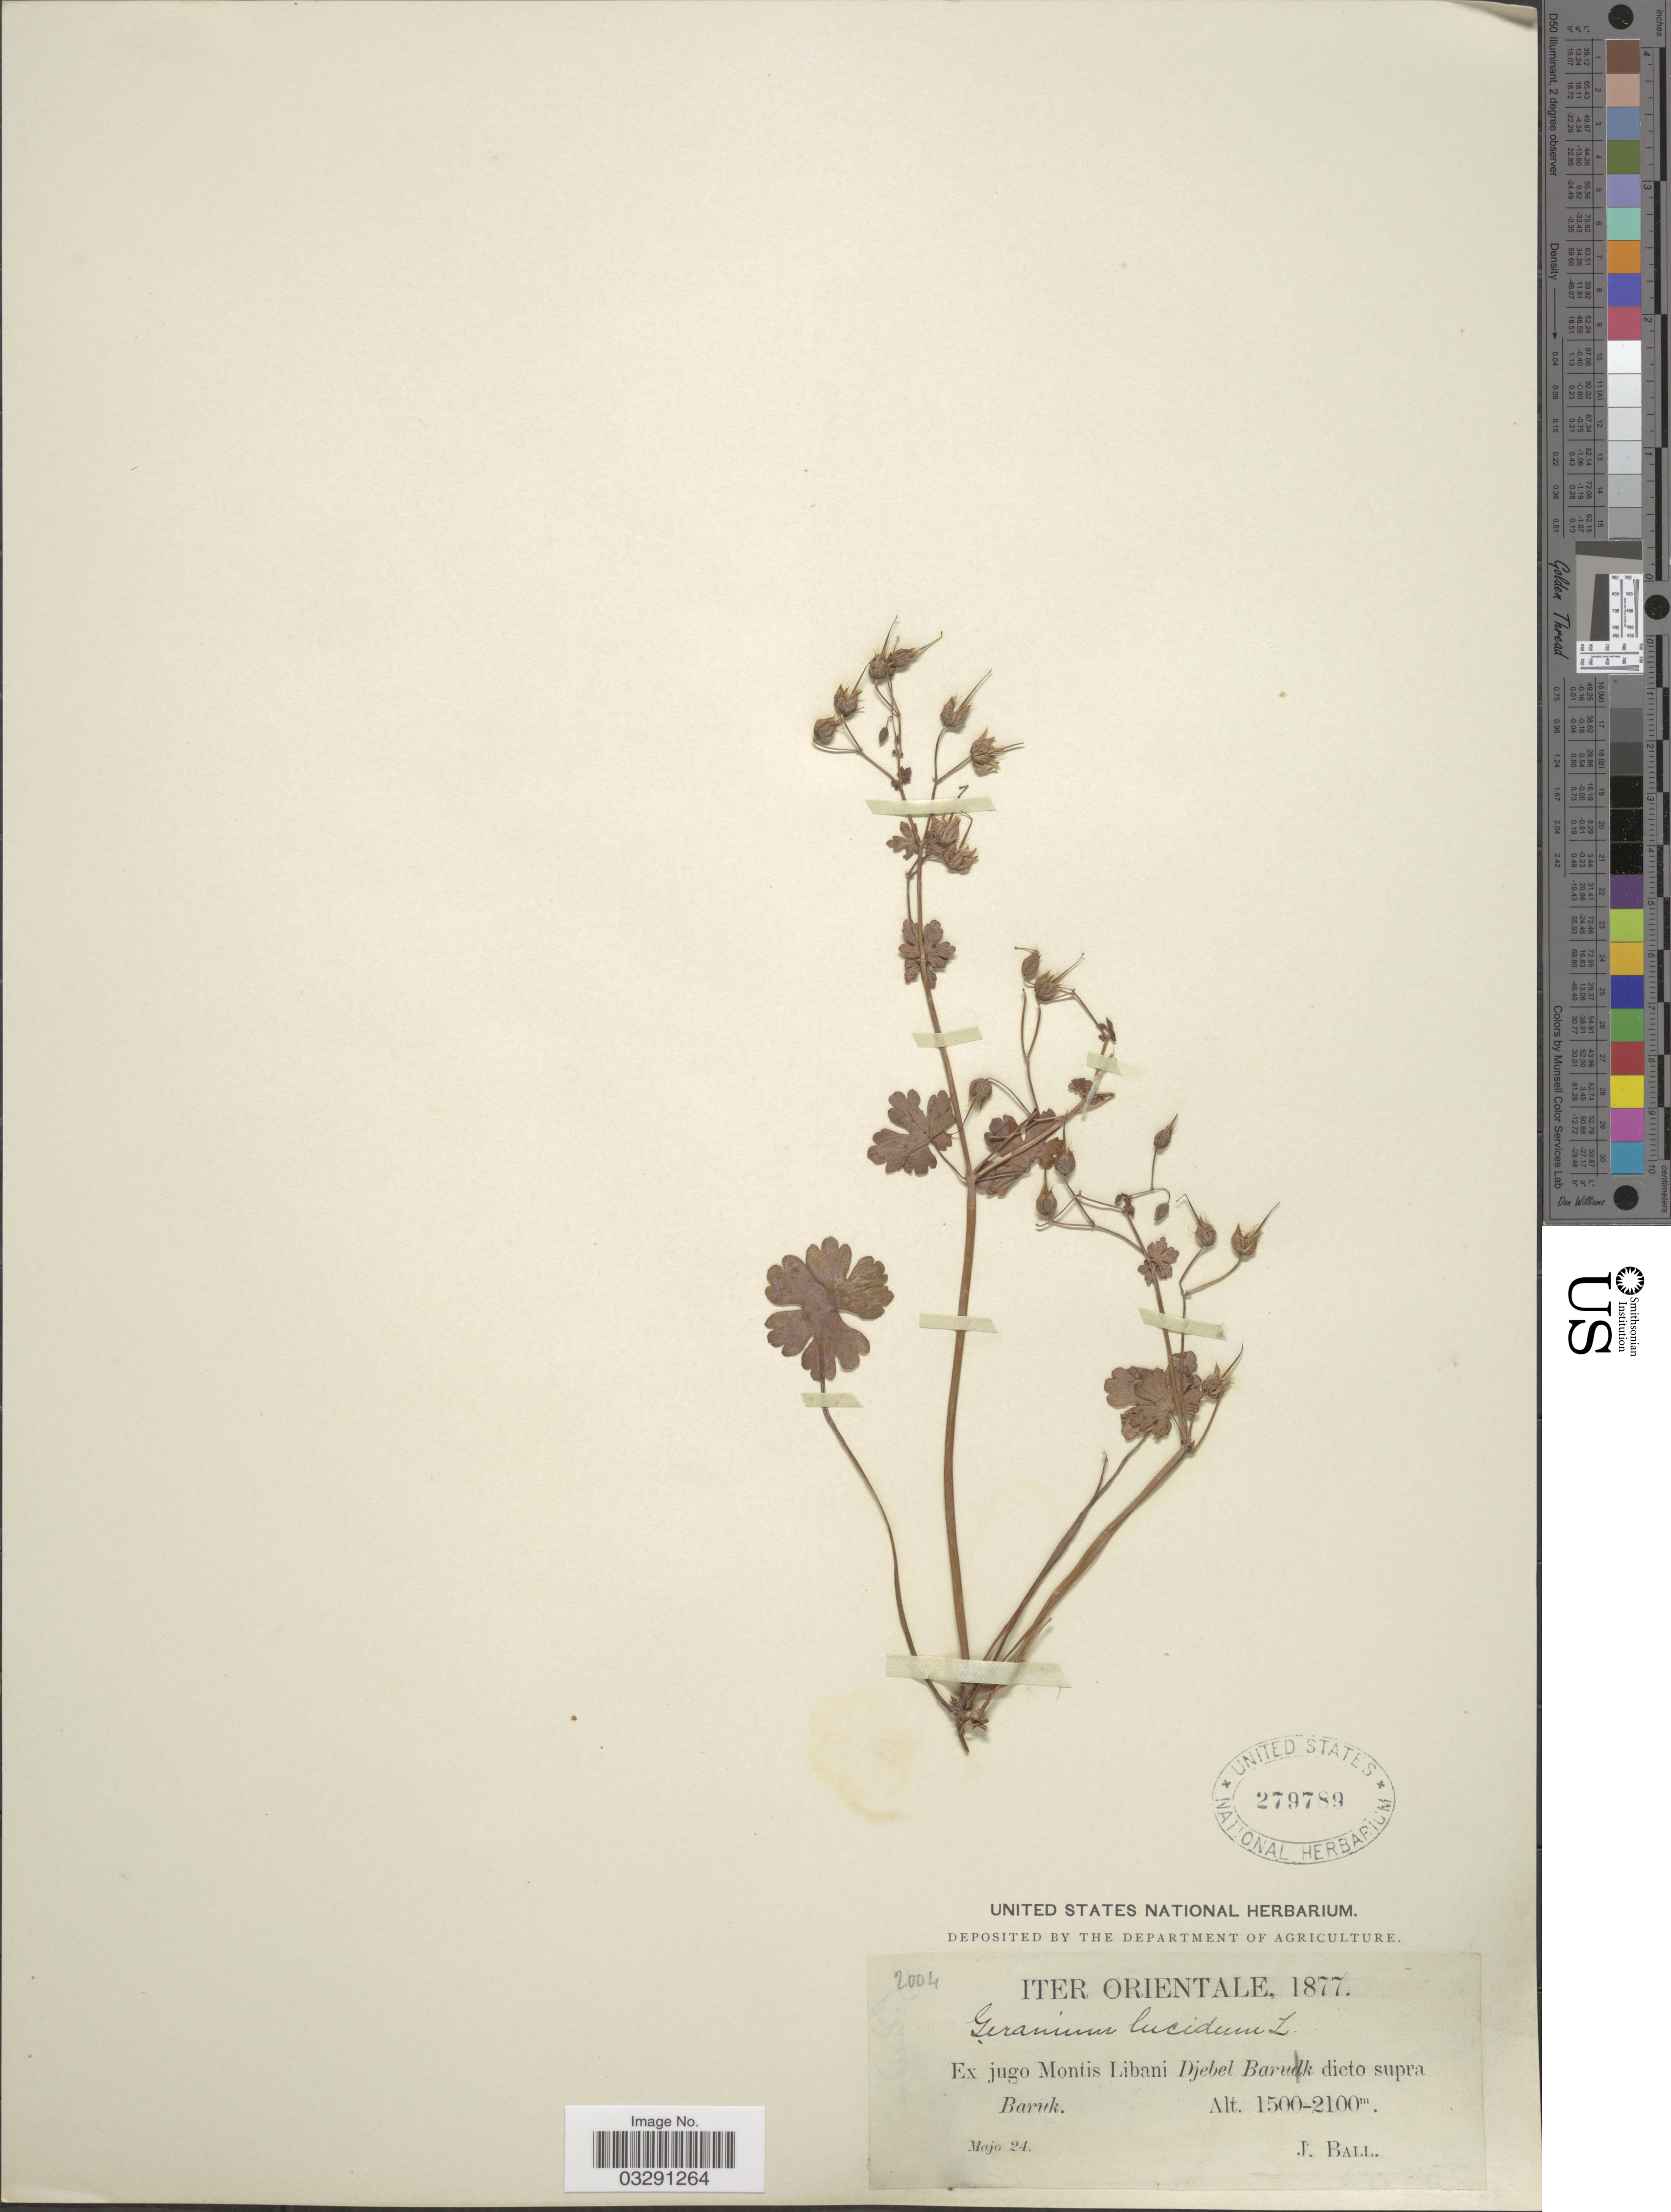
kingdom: Plantae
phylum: Tracheophyta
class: Magnoliopsida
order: Geraniales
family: Geraniaceae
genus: Geranium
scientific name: Geranium lucidum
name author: L.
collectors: J. Ball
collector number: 2004?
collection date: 1877-05-24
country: Lebanon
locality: Iter Orientale, Ex jugo Montis Libani Djebel Baruk dicto supra Baruk.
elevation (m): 1500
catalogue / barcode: US 279789